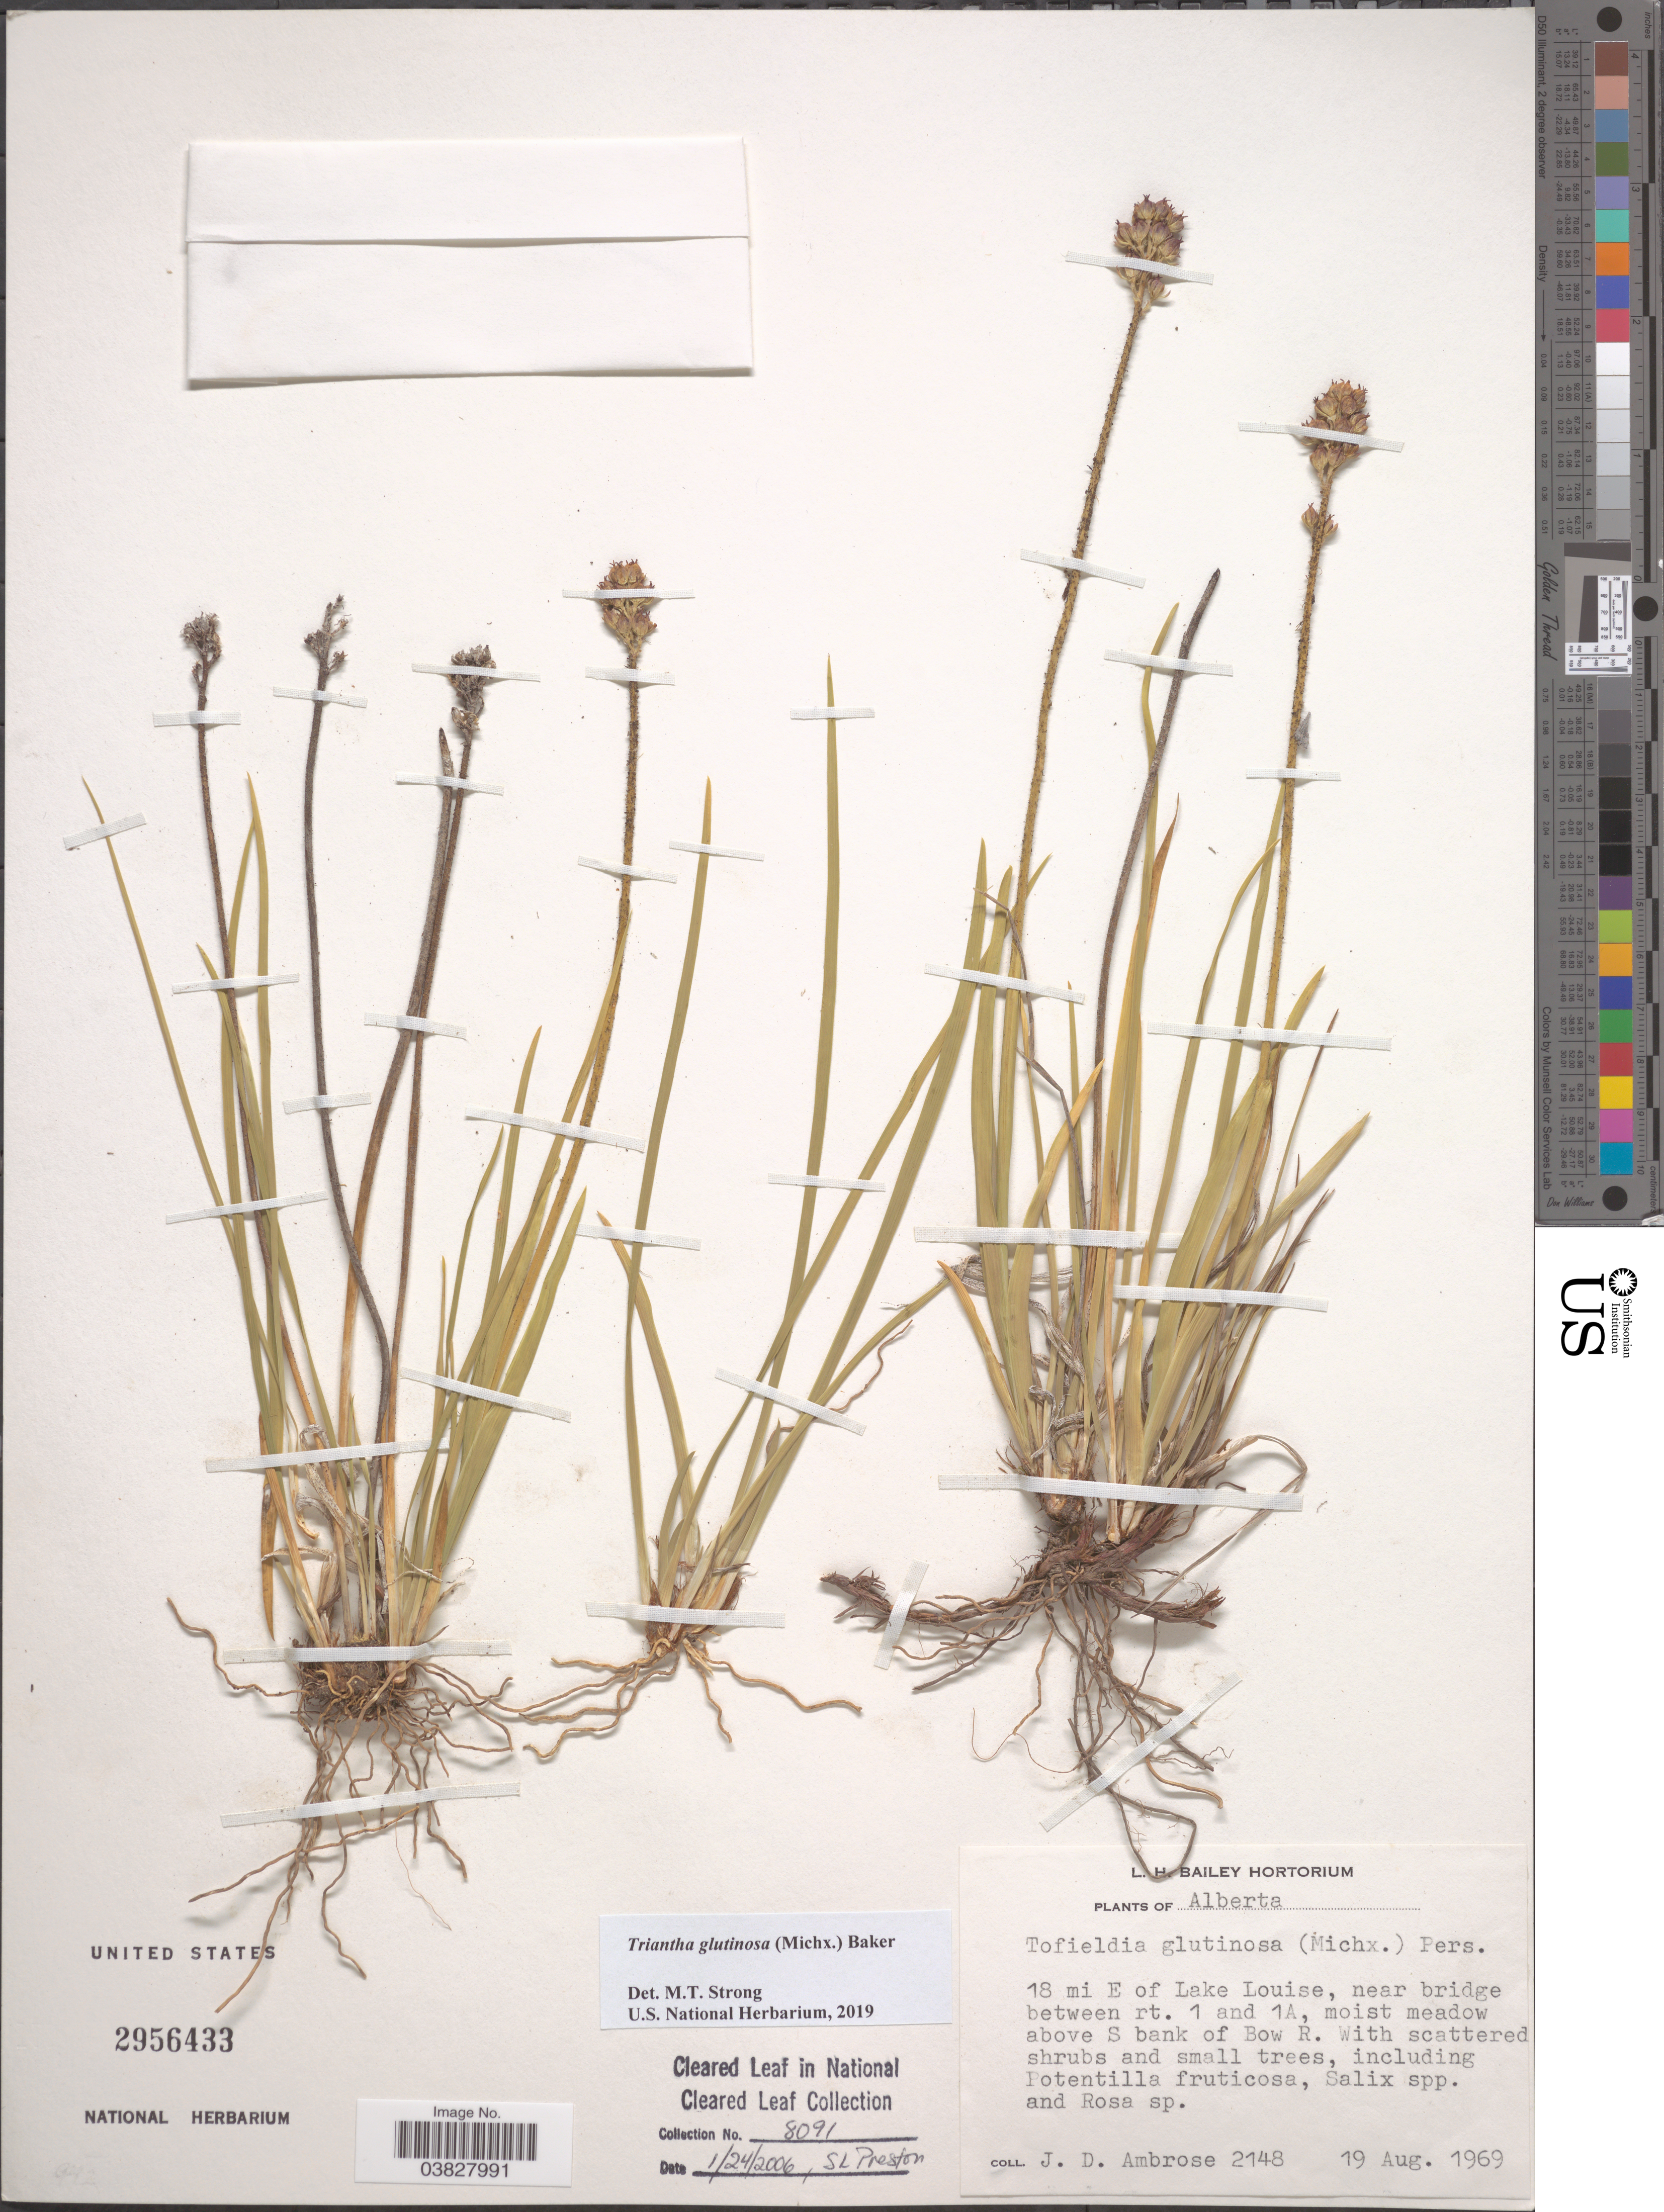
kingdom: Plantae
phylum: Tracheophyta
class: Liliopsida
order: Alismatales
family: Tofieldiaceae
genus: Triantha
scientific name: Triantha glutinosa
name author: (Michx.) Baker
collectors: J. D. Ambrose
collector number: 2148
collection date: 1969-08-19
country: Canada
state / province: Alberta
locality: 18 mi E of Lake Louise, near bridge between rt. 1 and 1A, moist meadow above S bank of Bow R.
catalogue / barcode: US 2956433